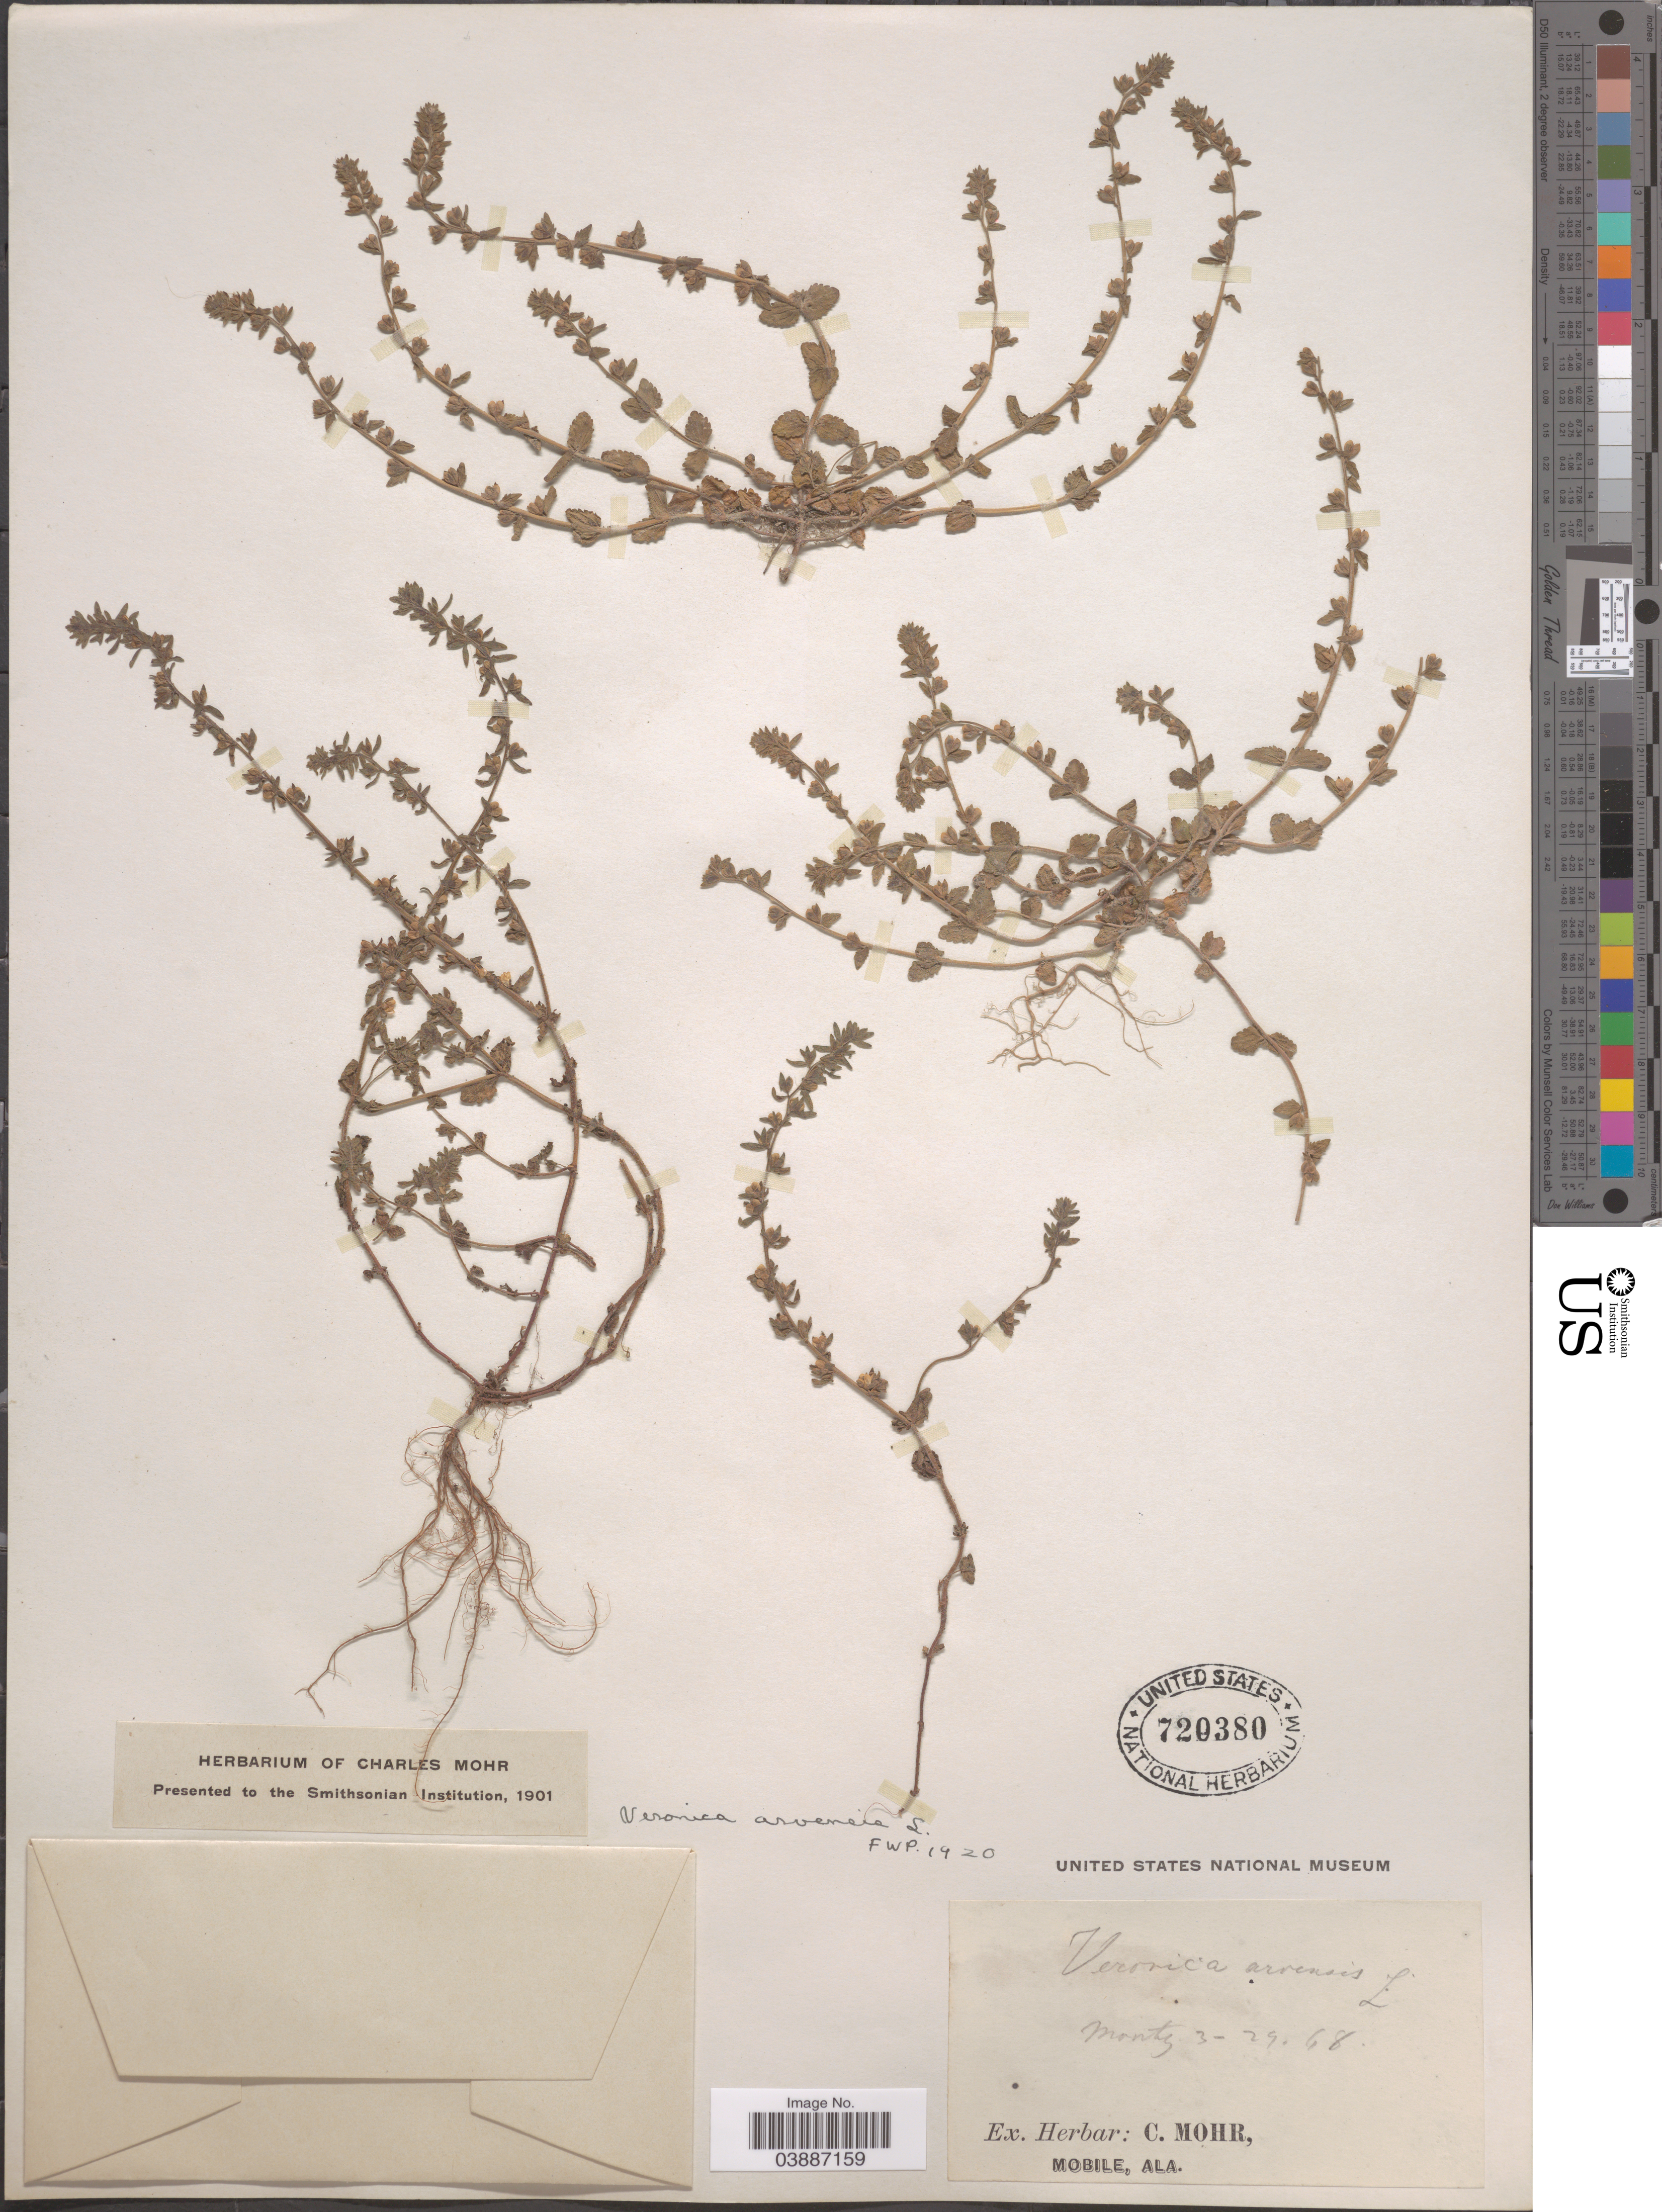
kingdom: Plantae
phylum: Tracheophyta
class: Magnoliopsida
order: Lamiales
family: Plantaginaceae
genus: Veronica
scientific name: Veronica arvensis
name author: L.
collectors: ex herb. C. Mohr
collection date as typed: Transcribed d/m/y: 29/3/68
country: United States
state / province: Alabama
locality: Montz.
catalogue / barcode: US 720380